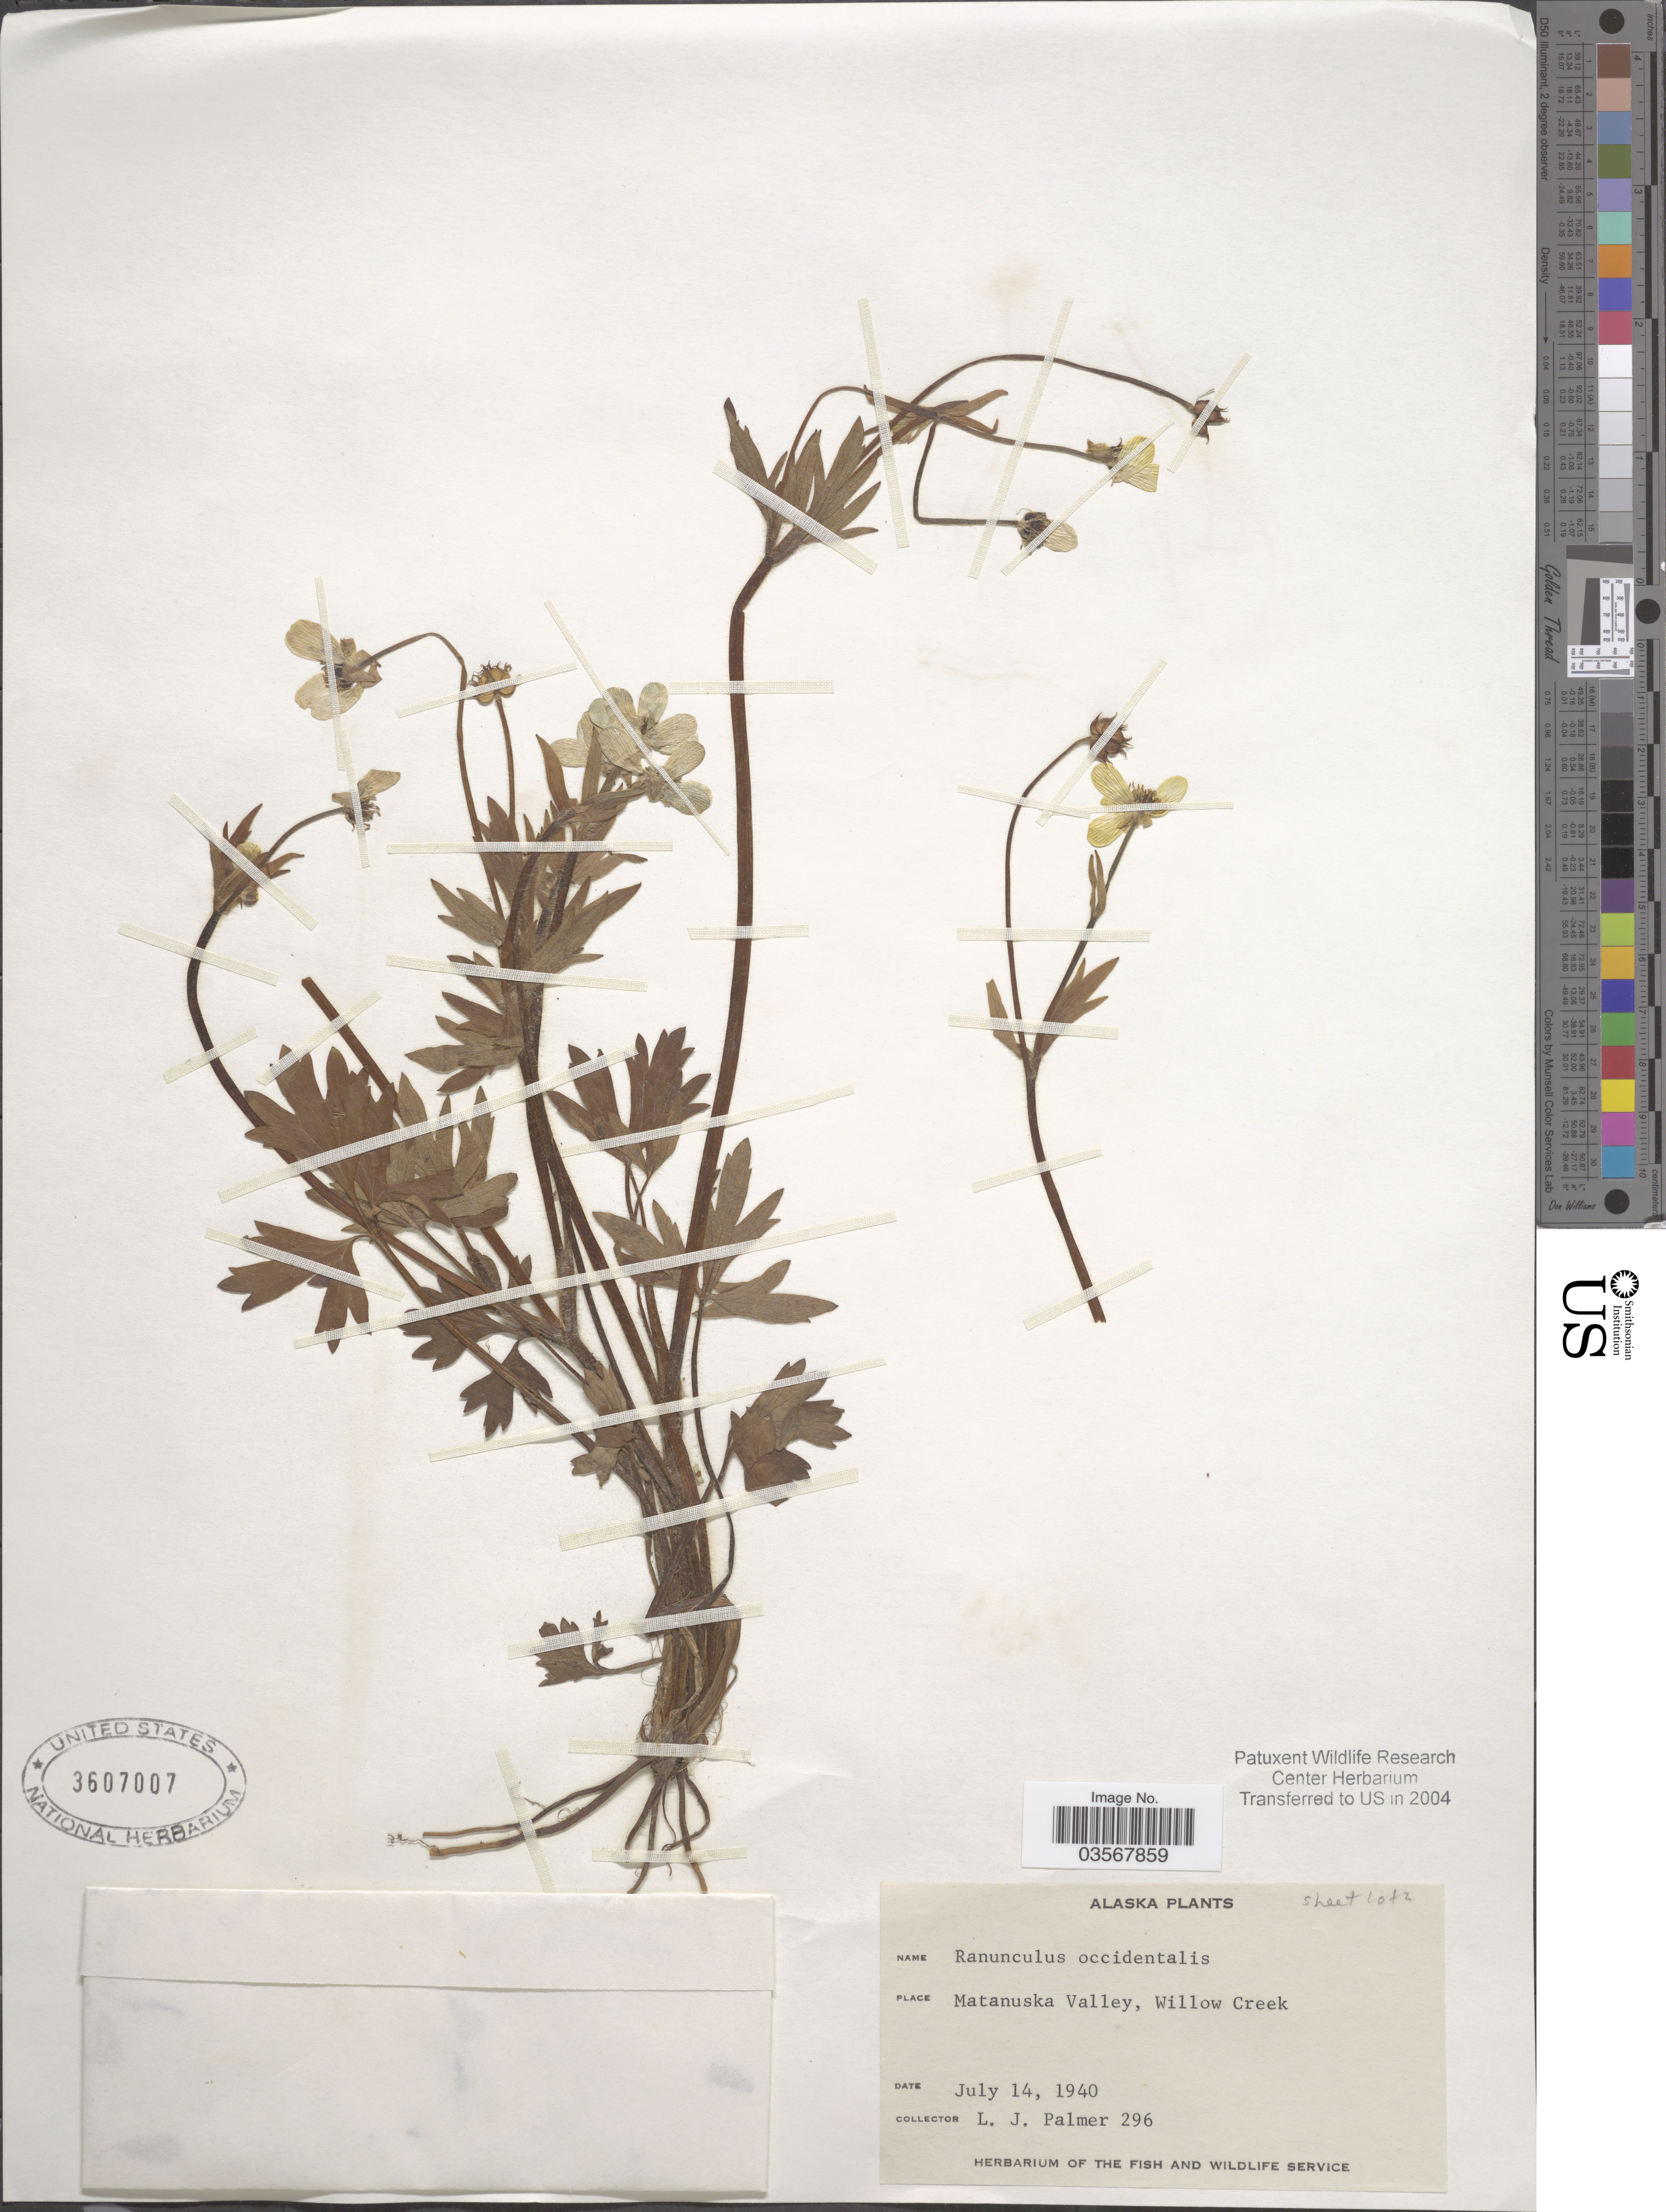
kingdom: Plantae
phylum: Tracheophyta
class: Magnoliopsida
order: Ranunculales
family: Ranunculaceae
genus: Ranunculus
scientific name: Ranunculus occidentalis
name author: Nutt.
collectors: L. J. Palmer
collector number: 296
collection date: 1940-07-14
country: United States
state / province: Alaska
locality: Matanuska Valley, Willow Creek.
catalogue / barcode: US 3607007